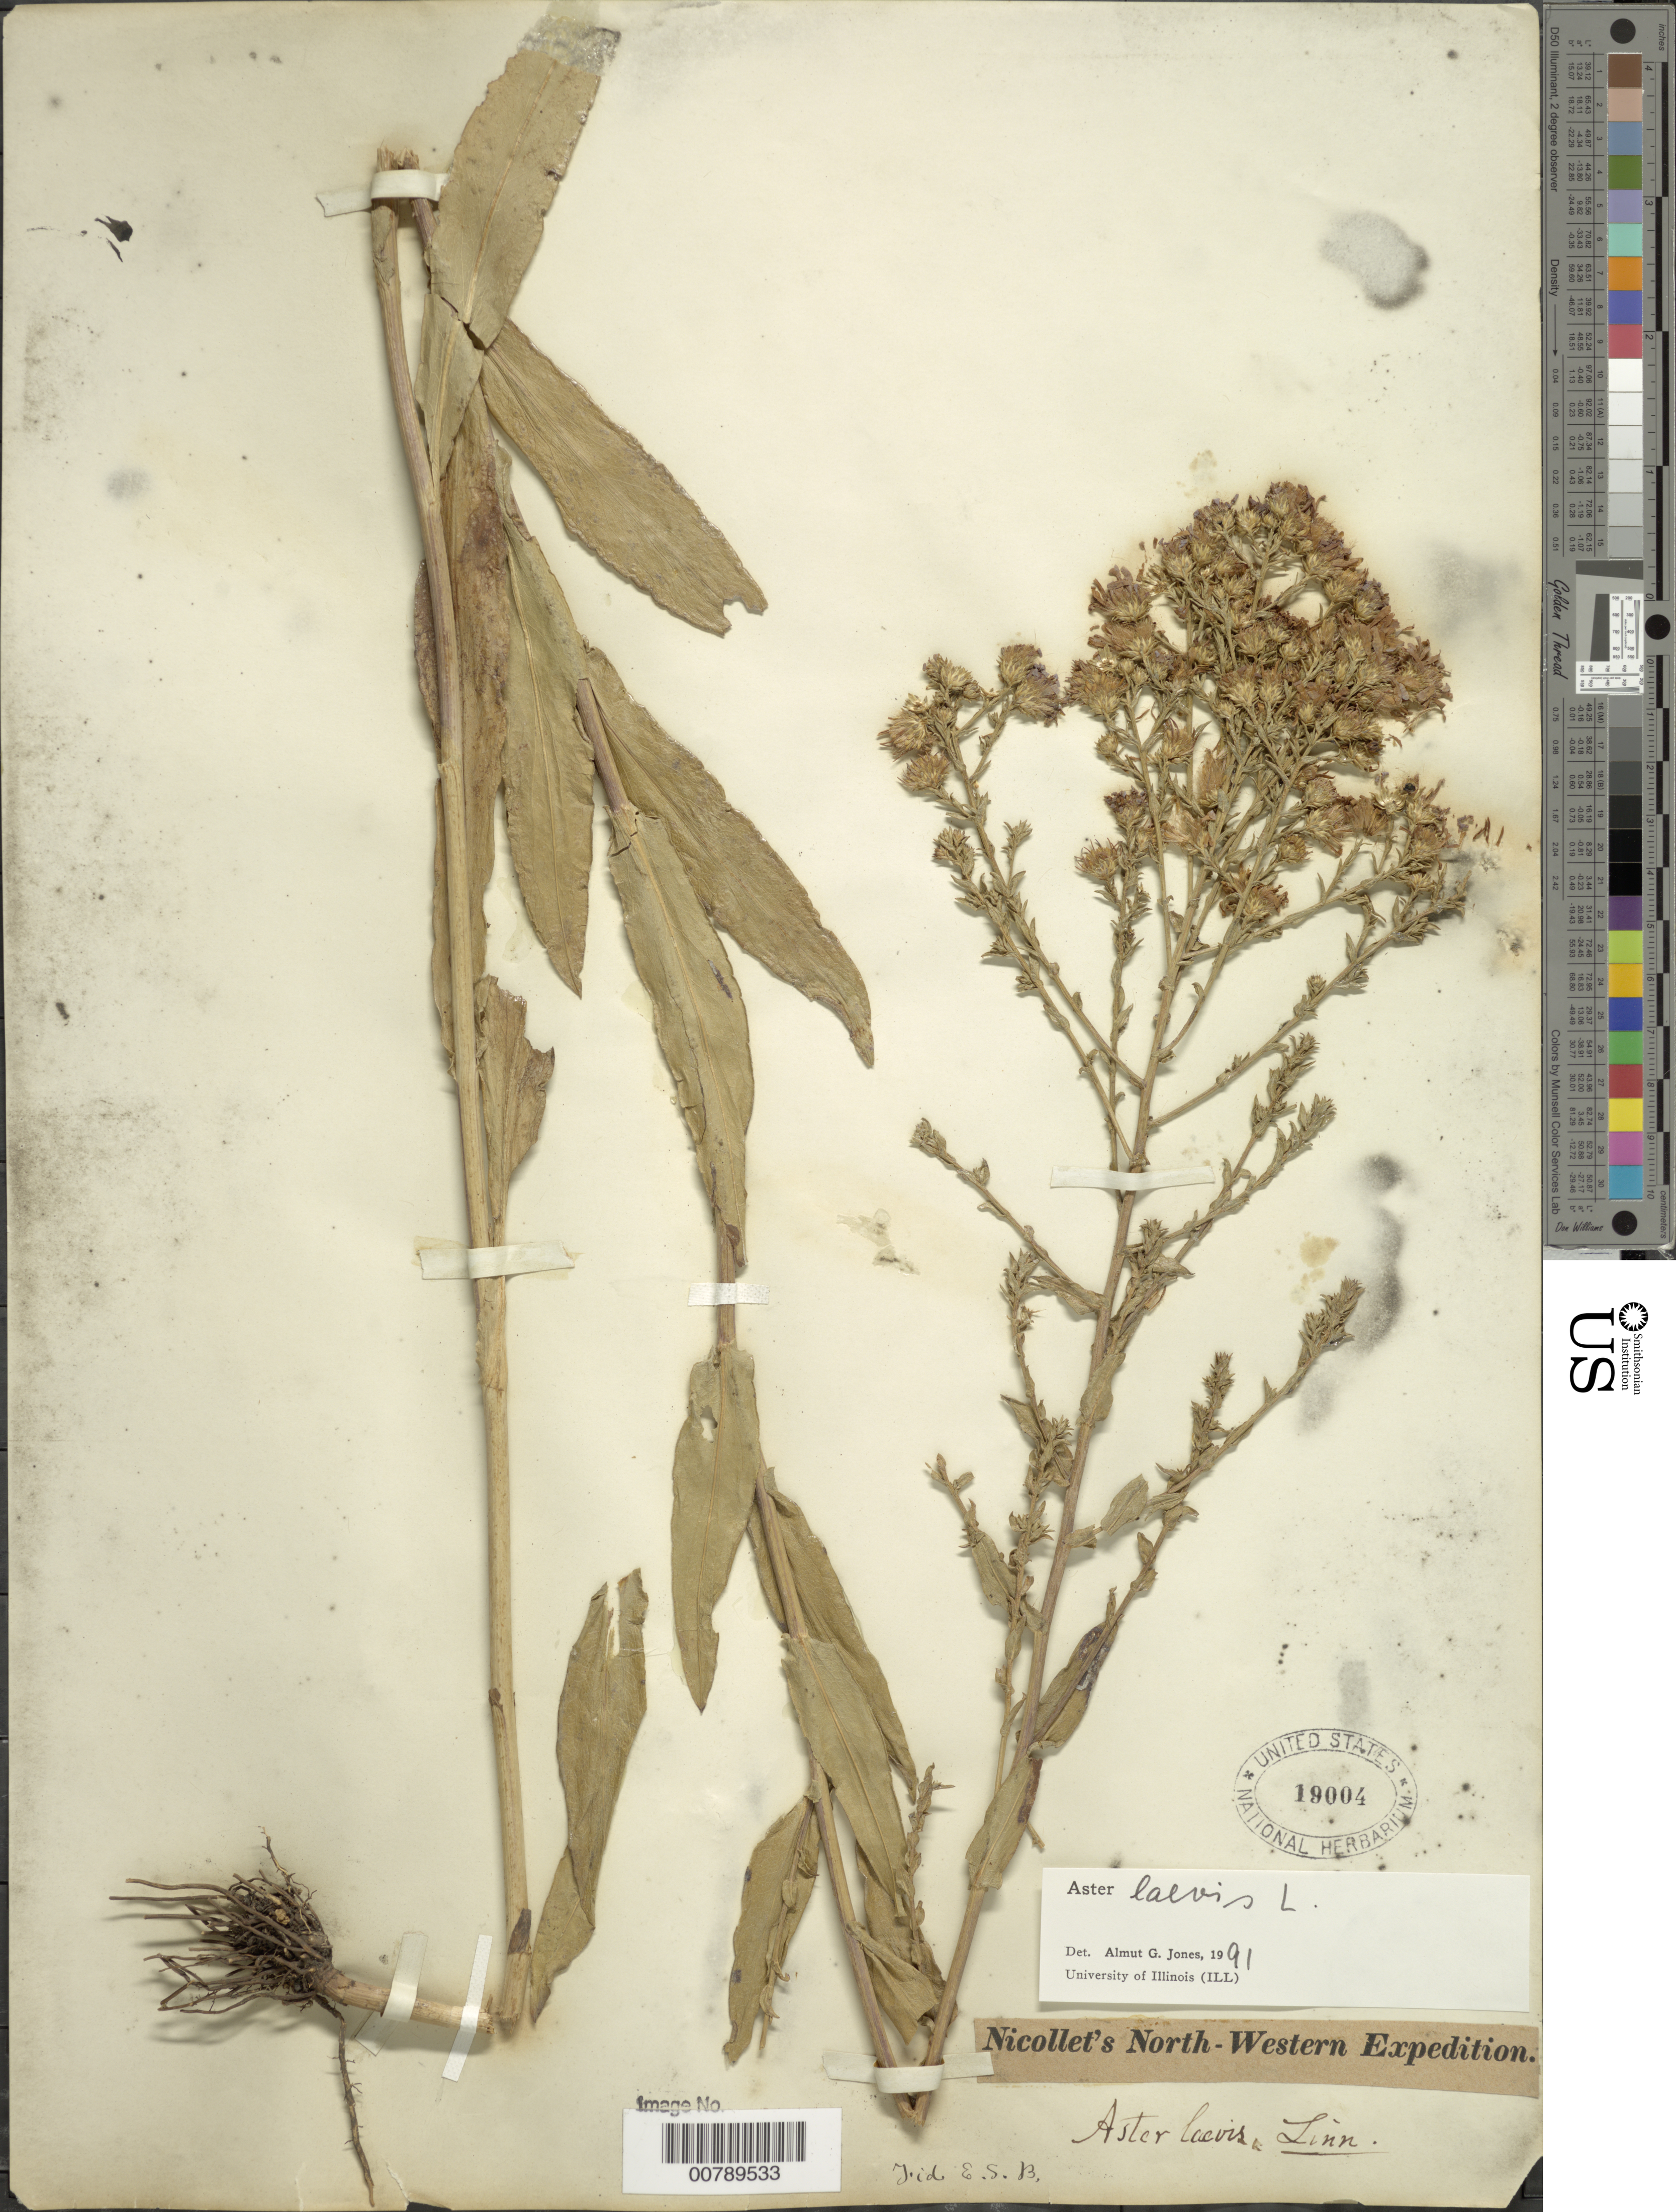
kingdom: Plantae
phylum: Tracheophyta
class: Magnoliopsida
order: Asterales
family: Asteraceae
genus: Symphyotrichum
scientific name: Symphyotrichum laeve var. geyeri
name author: (A. Gray) G.L. Nesom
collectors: Linn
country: United States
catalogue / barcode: US 19004